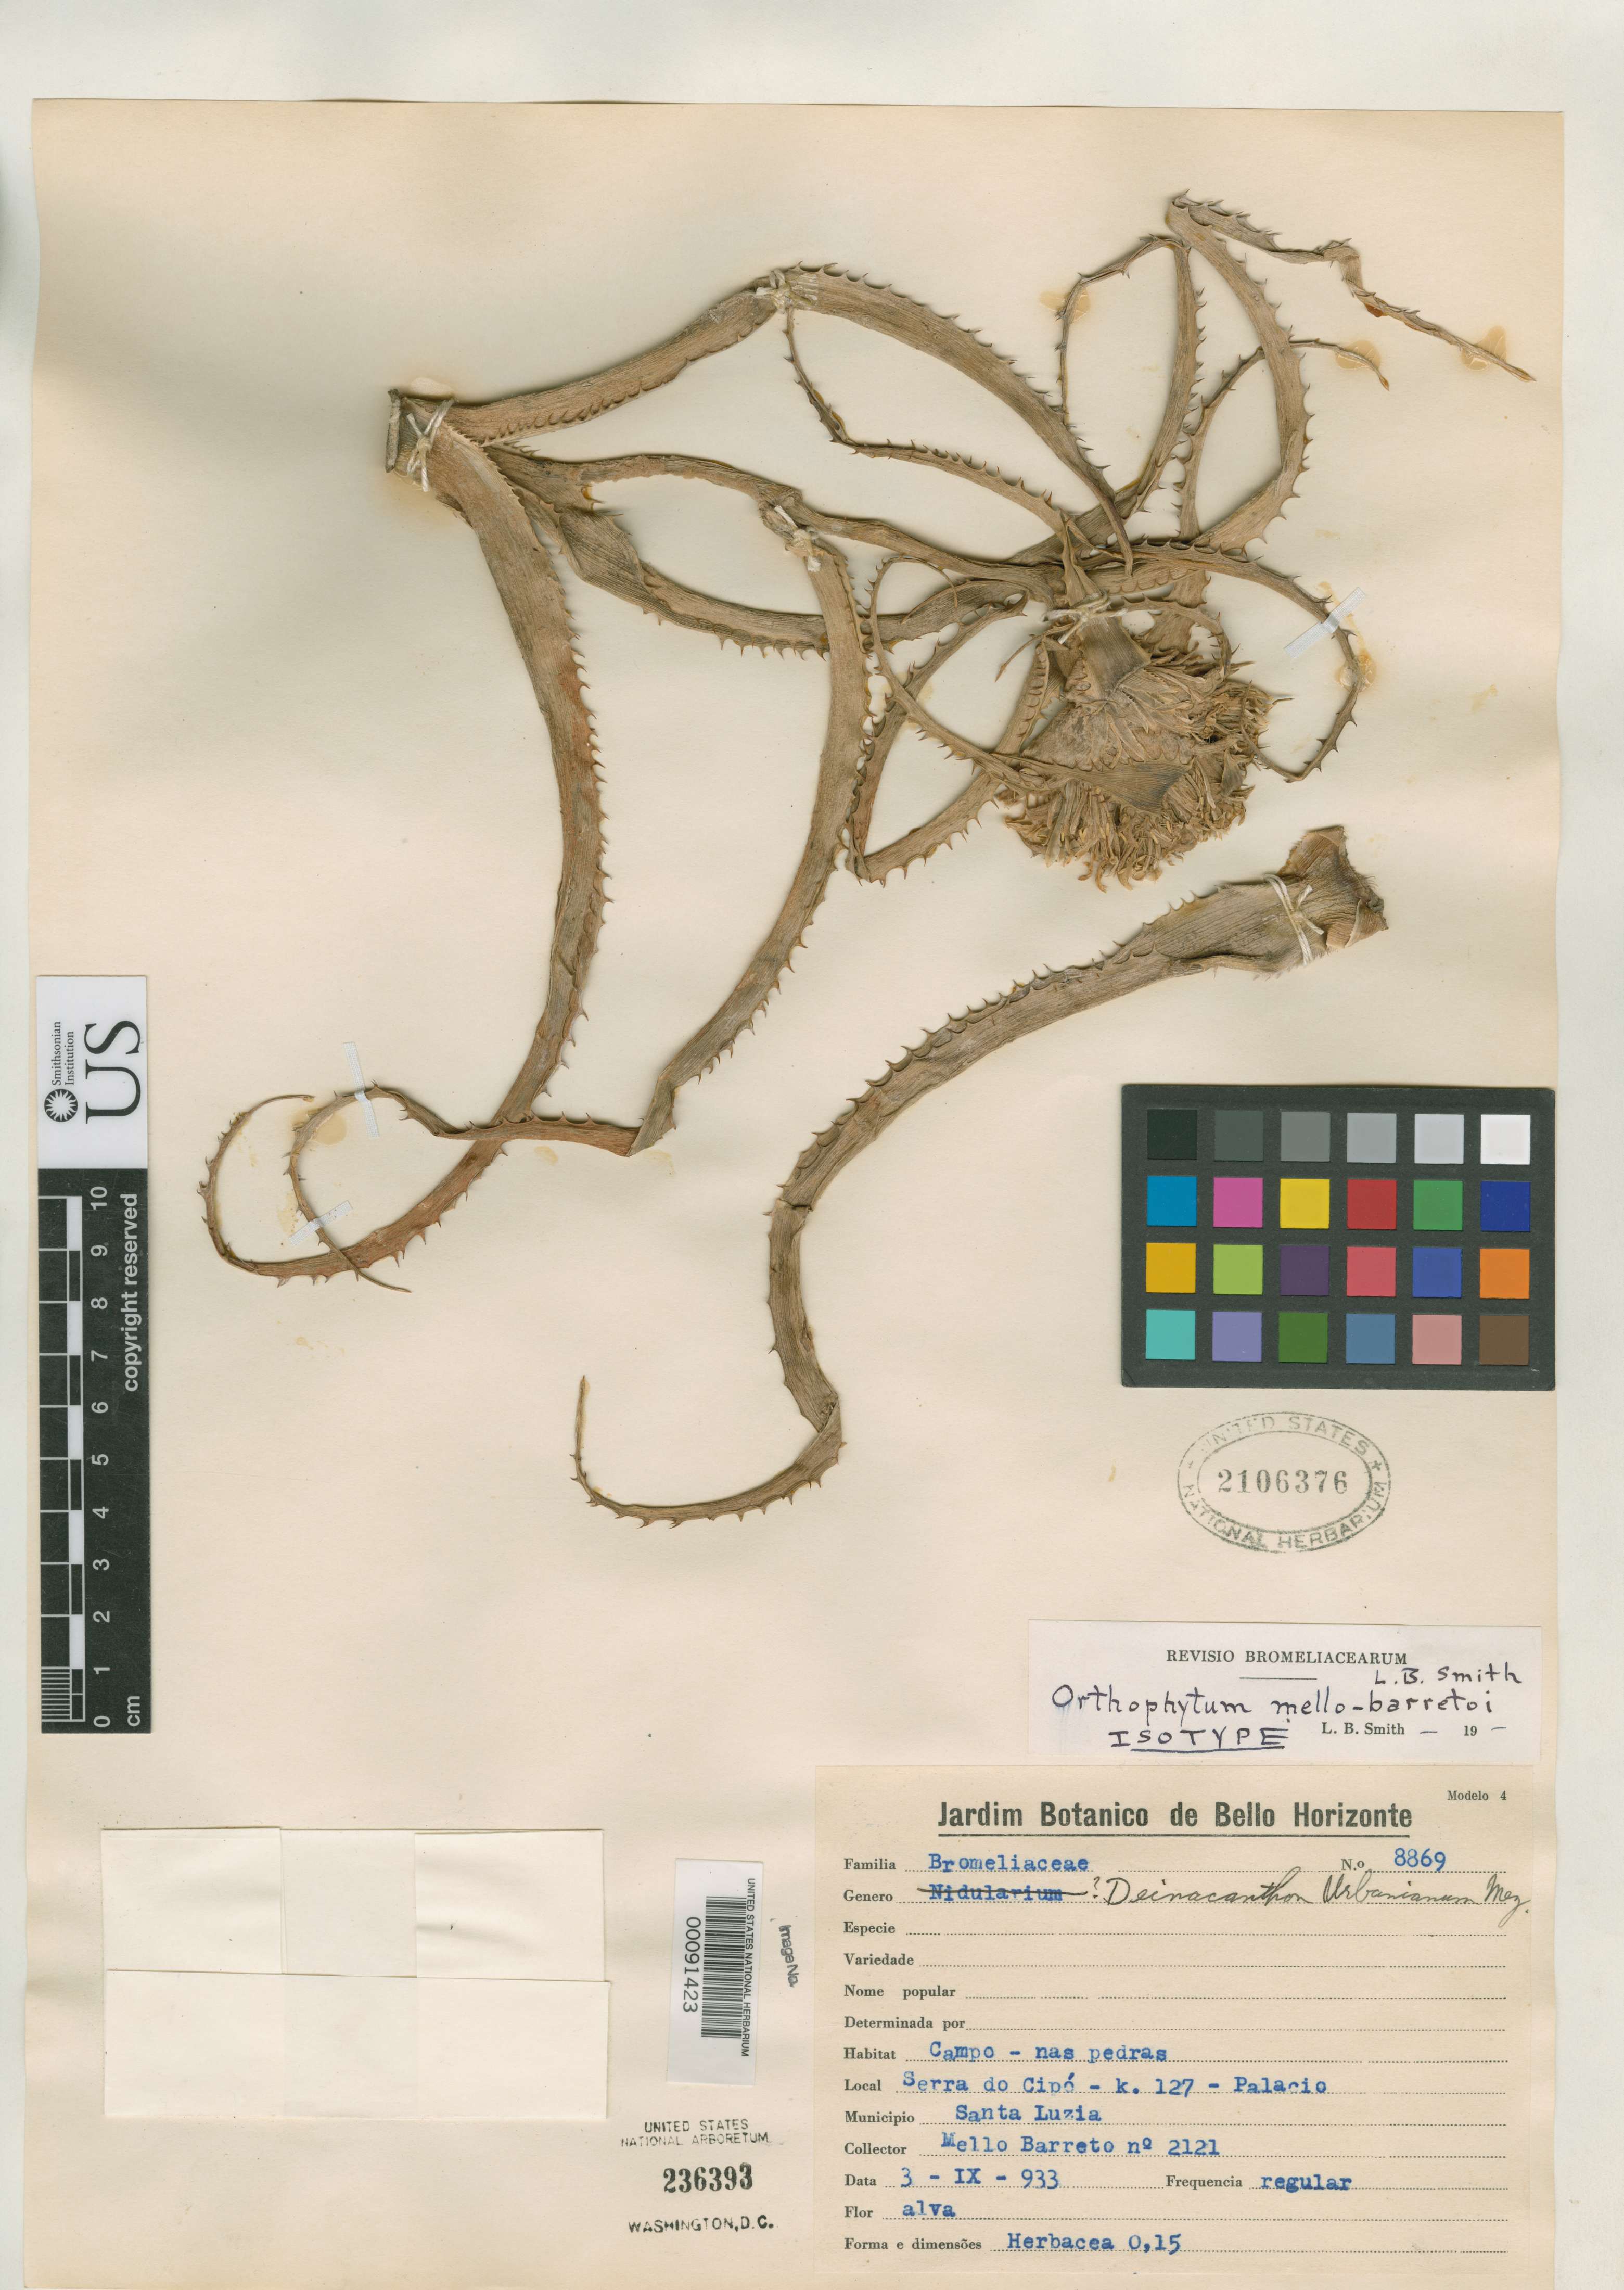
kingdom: Plantae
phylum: Tracheophyta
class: Liliopsida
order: Poales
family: Bromeliaceae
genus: Orthophytum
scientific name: Orthophytum mello-barretoi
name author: L.B. Sm.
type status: Isotype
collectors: H. L. Mello-Barreto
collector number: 2121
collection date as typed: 03 Sep 1933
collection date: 1933-09-03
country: Brazil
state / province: Minas Gerais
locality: Santa Luzia.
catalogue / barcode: US 2106376